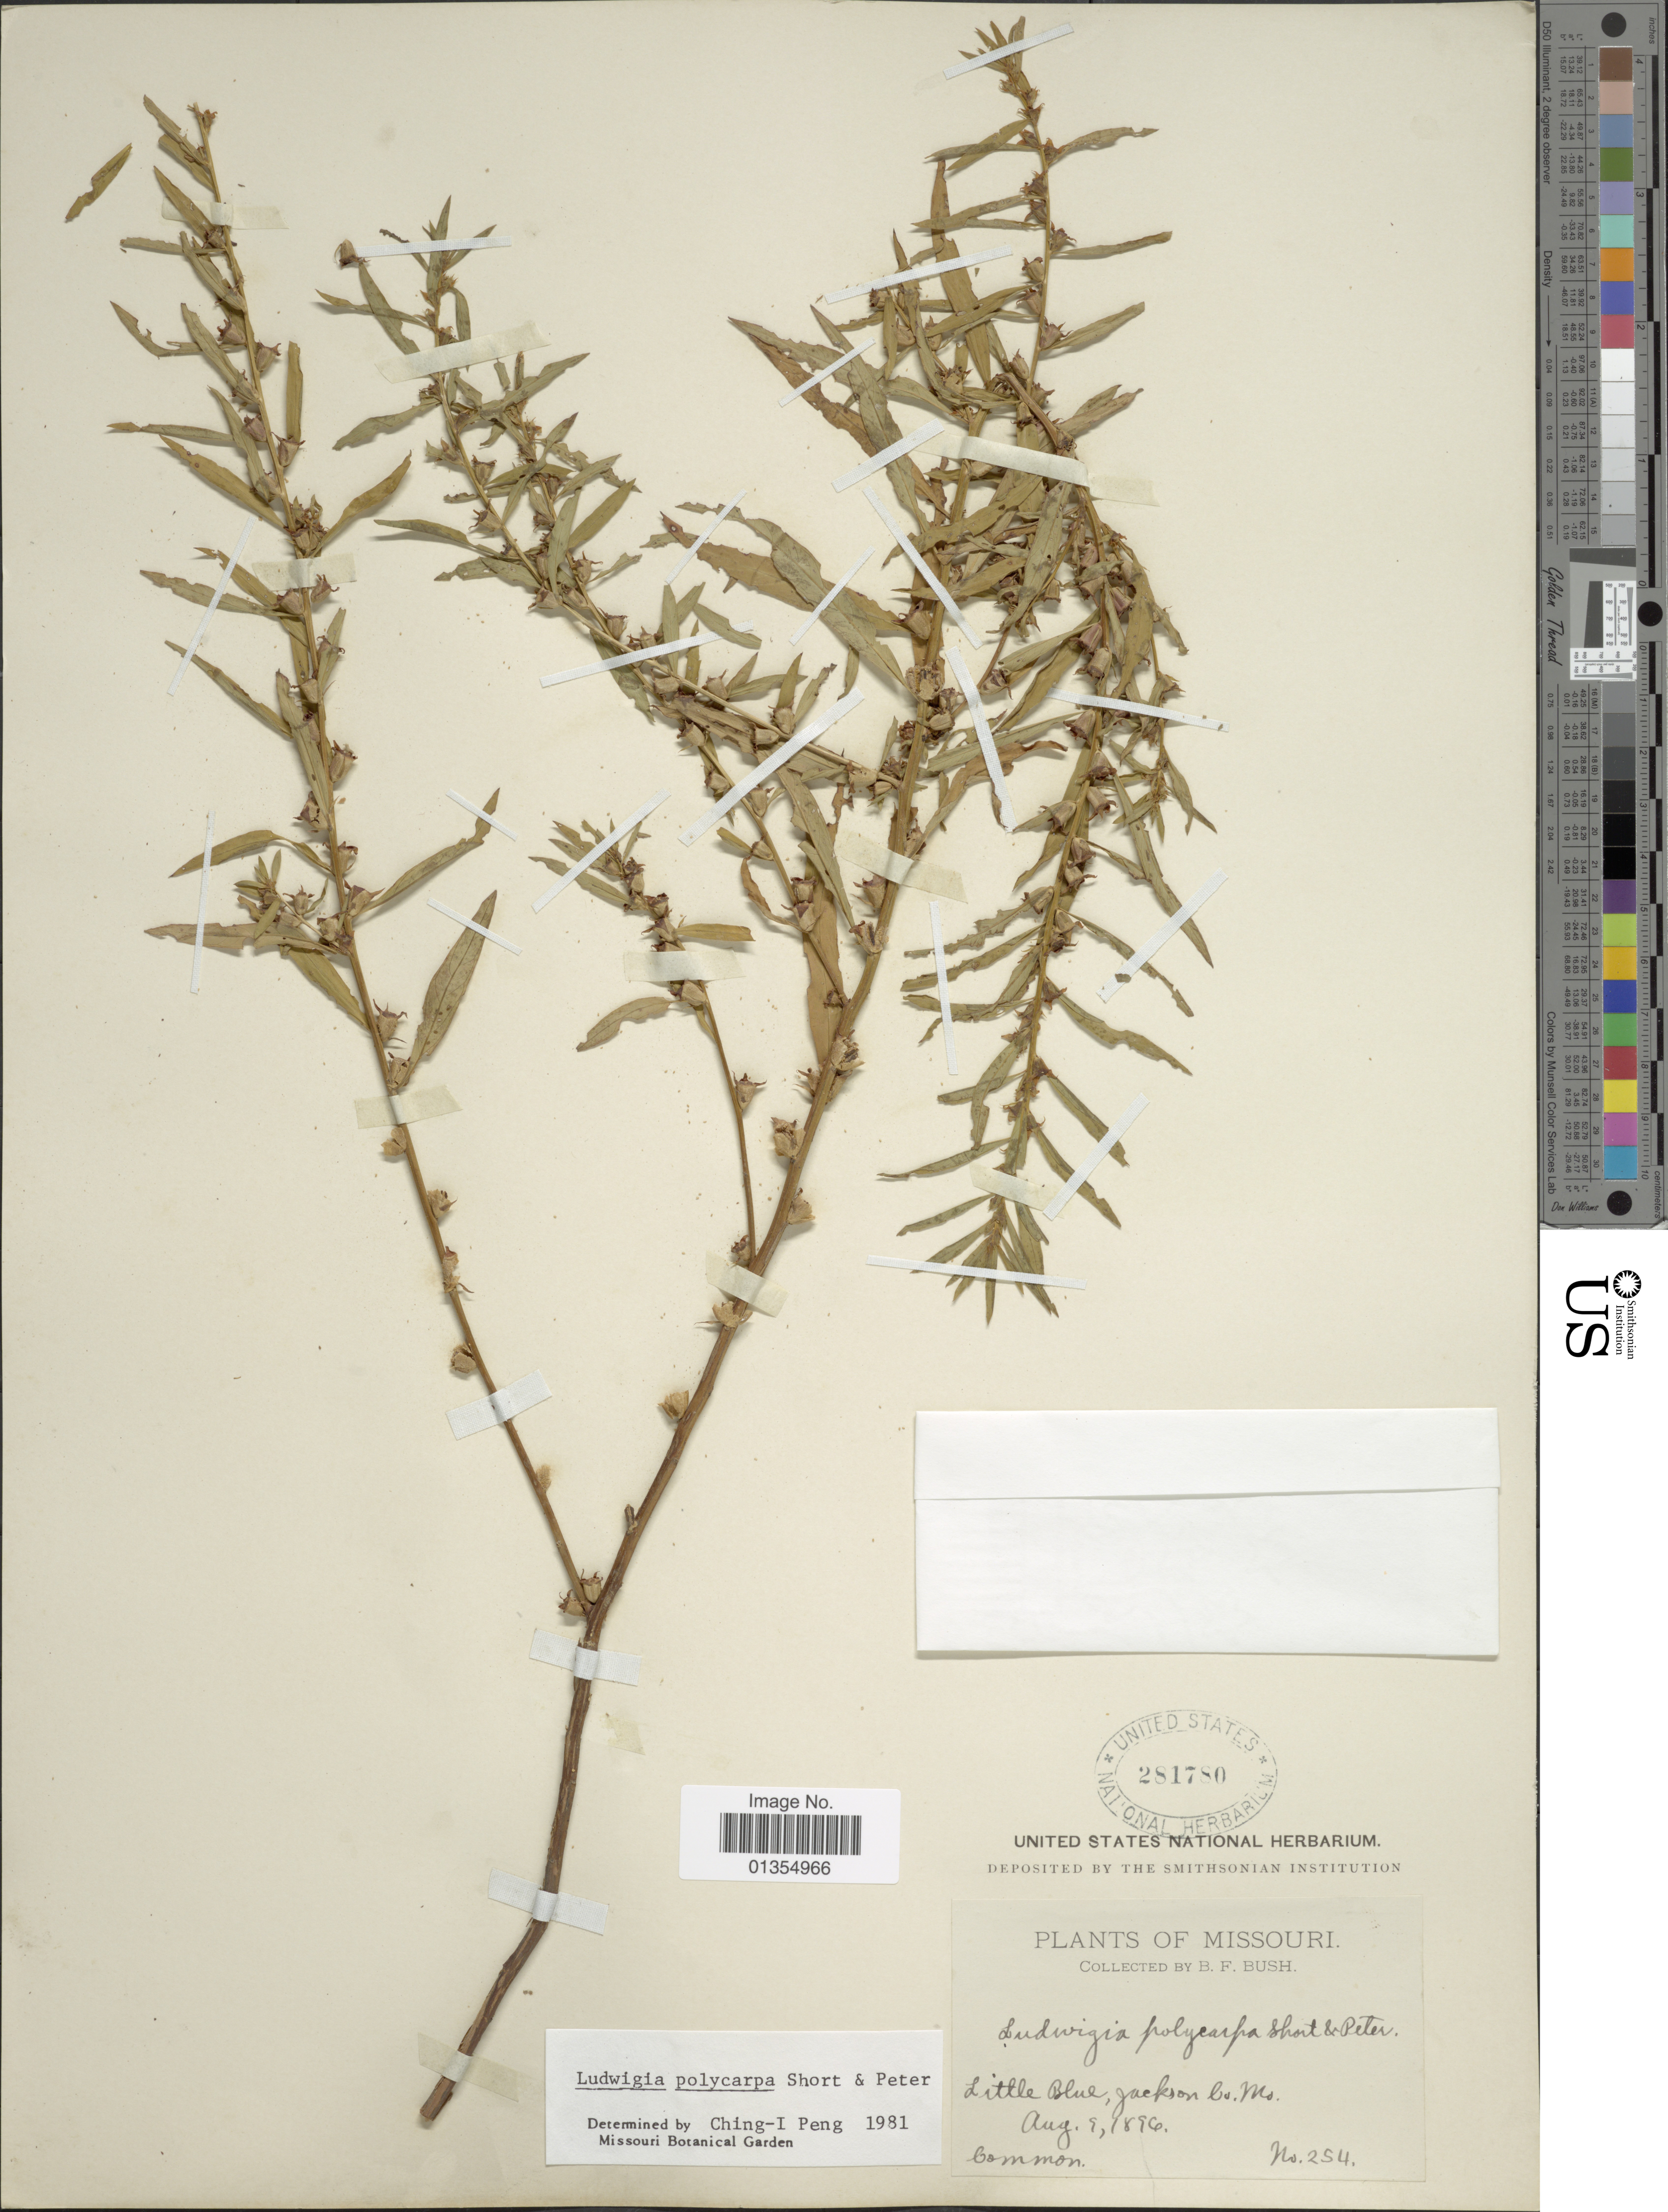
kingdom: Plantae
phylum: Tracheophyta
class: Magnoliopsida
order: Myrtales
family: Onagraceae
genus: Ludwigia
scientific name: Ludwigia polycarpa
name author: Short & R. Peter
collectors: B. F. Bush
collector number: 254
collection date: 1896-08-09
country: United States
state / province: Missouri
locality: Little Blue, Jackson Co.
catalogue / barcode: US 281780